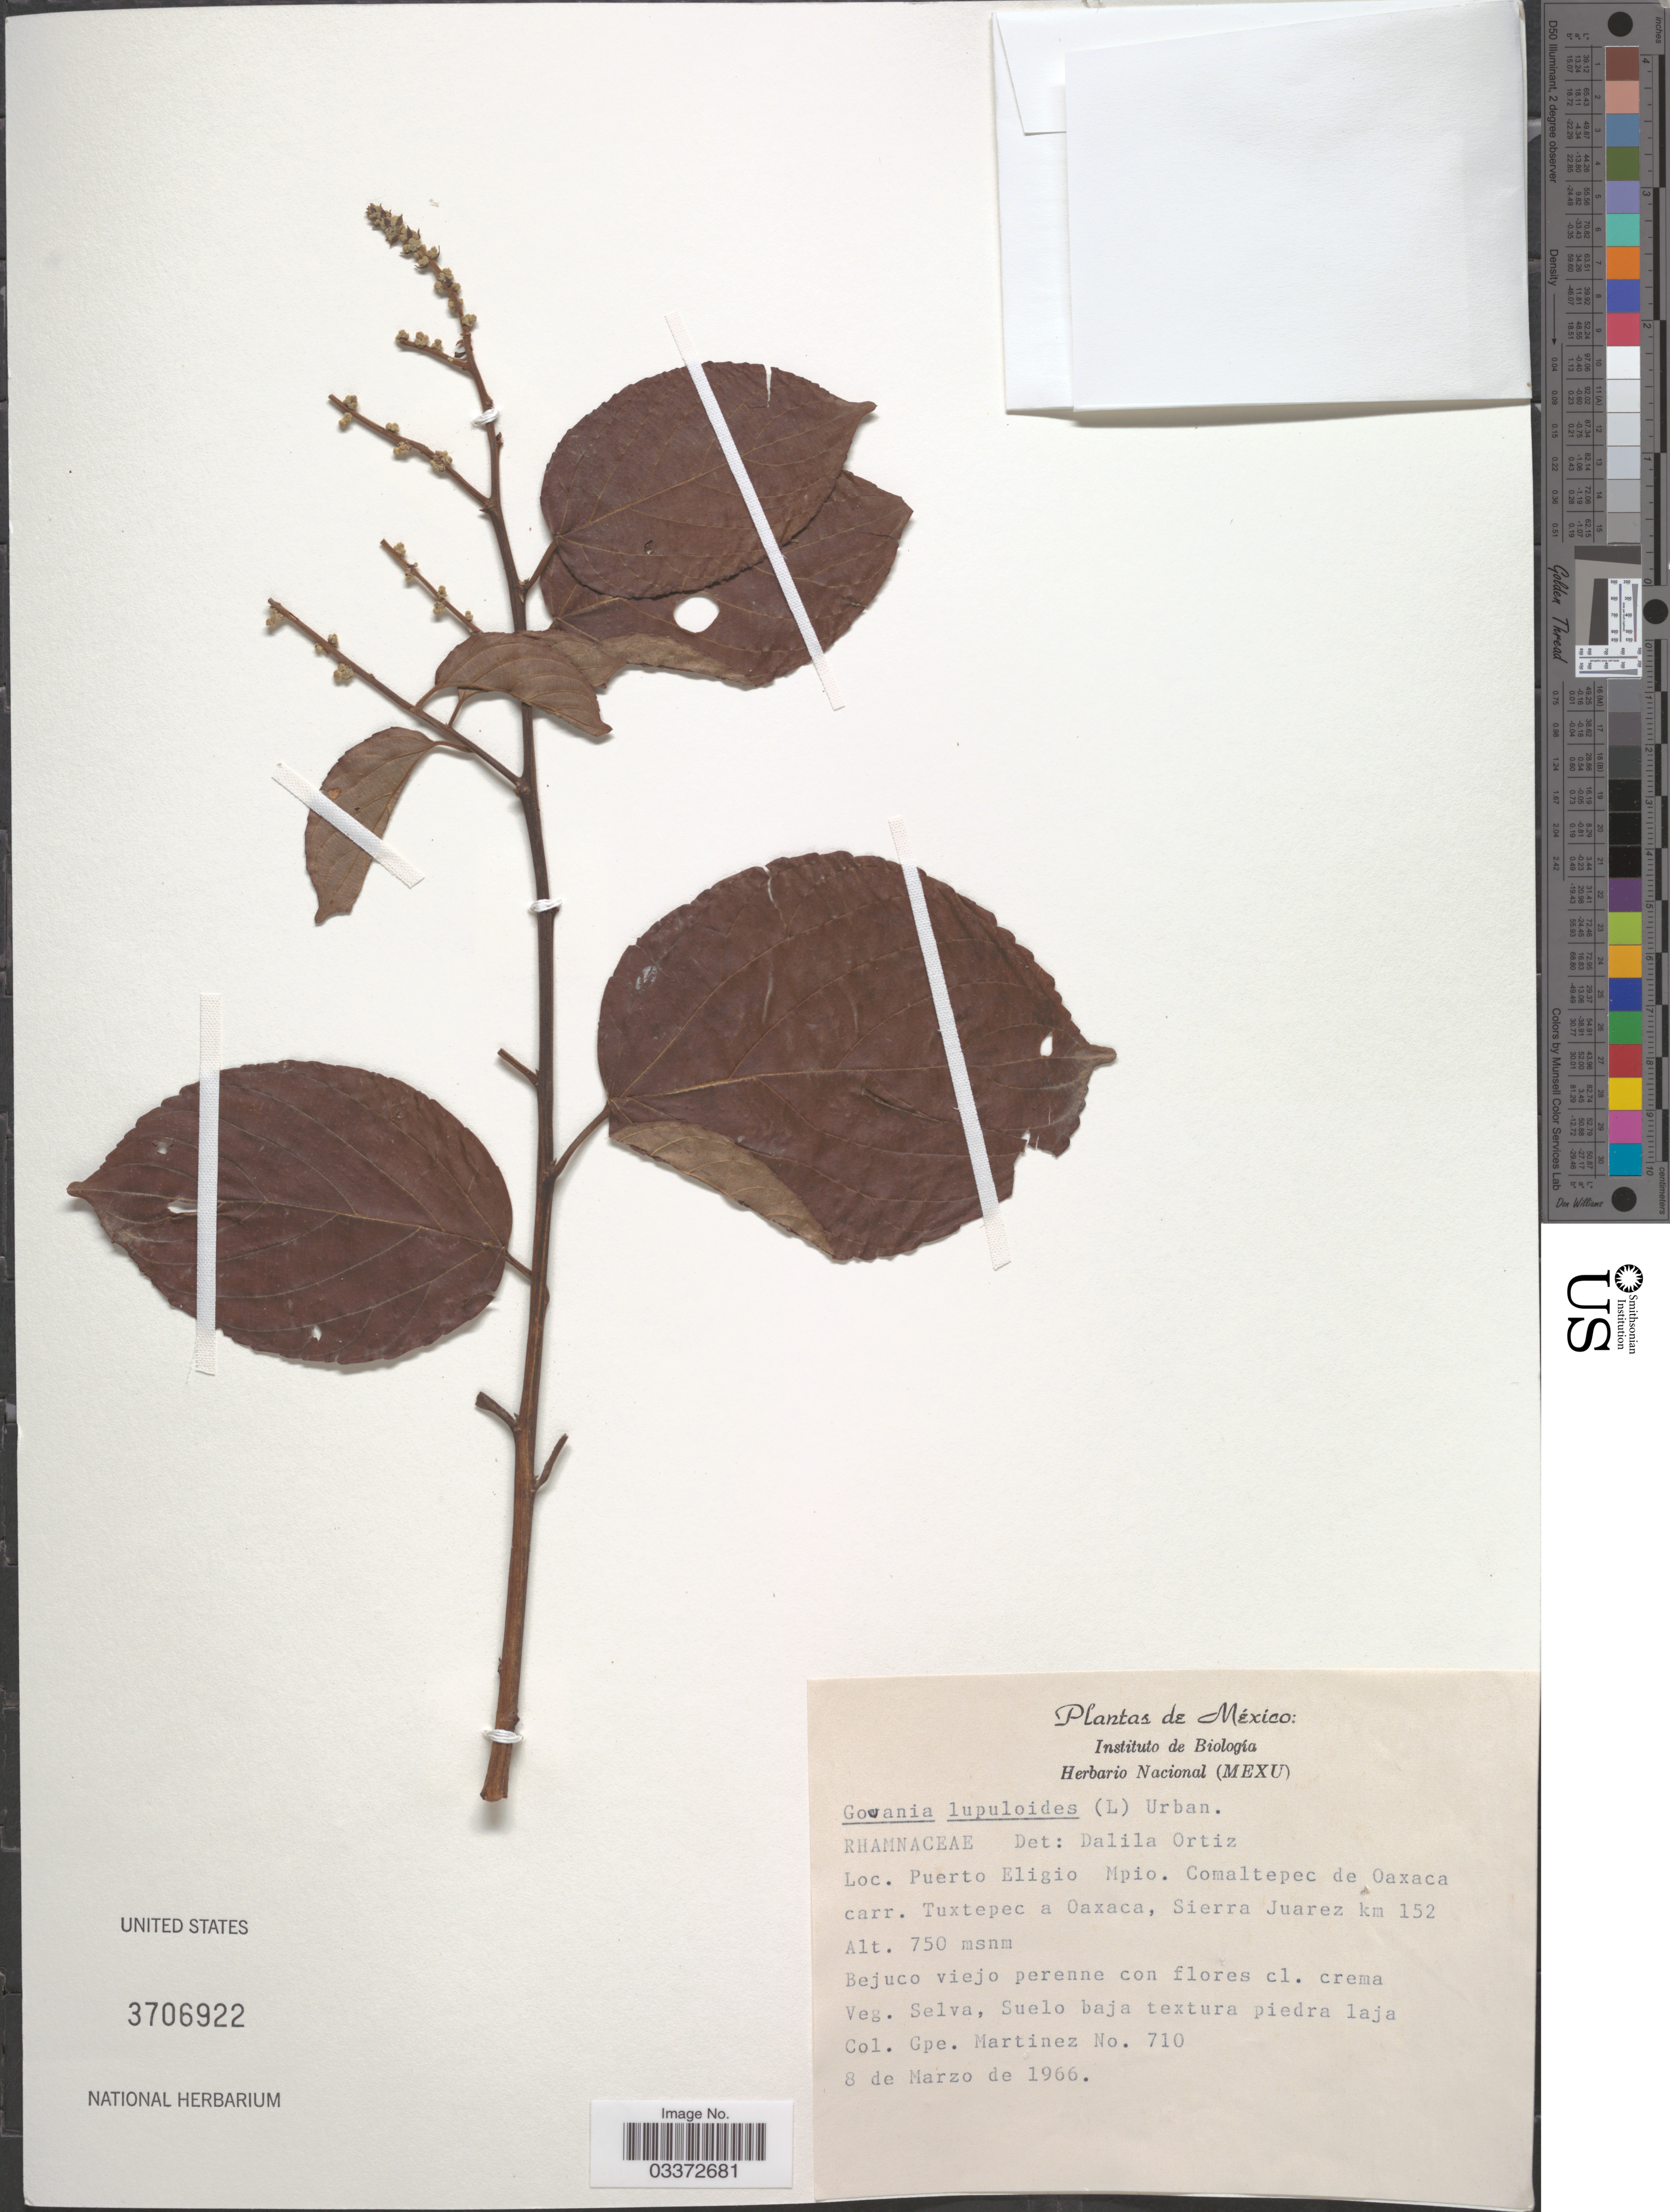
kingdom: Plantae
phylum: Tracheophyta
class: Magnoliopsida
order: Rosales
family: Rhamnaceae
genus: Gouania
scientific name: Gouania lupuloides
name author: (L.) Urb.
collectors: G. Martinez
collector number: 710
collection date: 1966-03-08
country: Mexico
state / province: Oaxaca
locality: Puerto Eligio Mpio. Comaltepec de Oaxaca carr. Tuxtepec a Oaxaca, Sierra Juarez km 152.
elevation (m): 750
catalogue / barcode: US 3706922